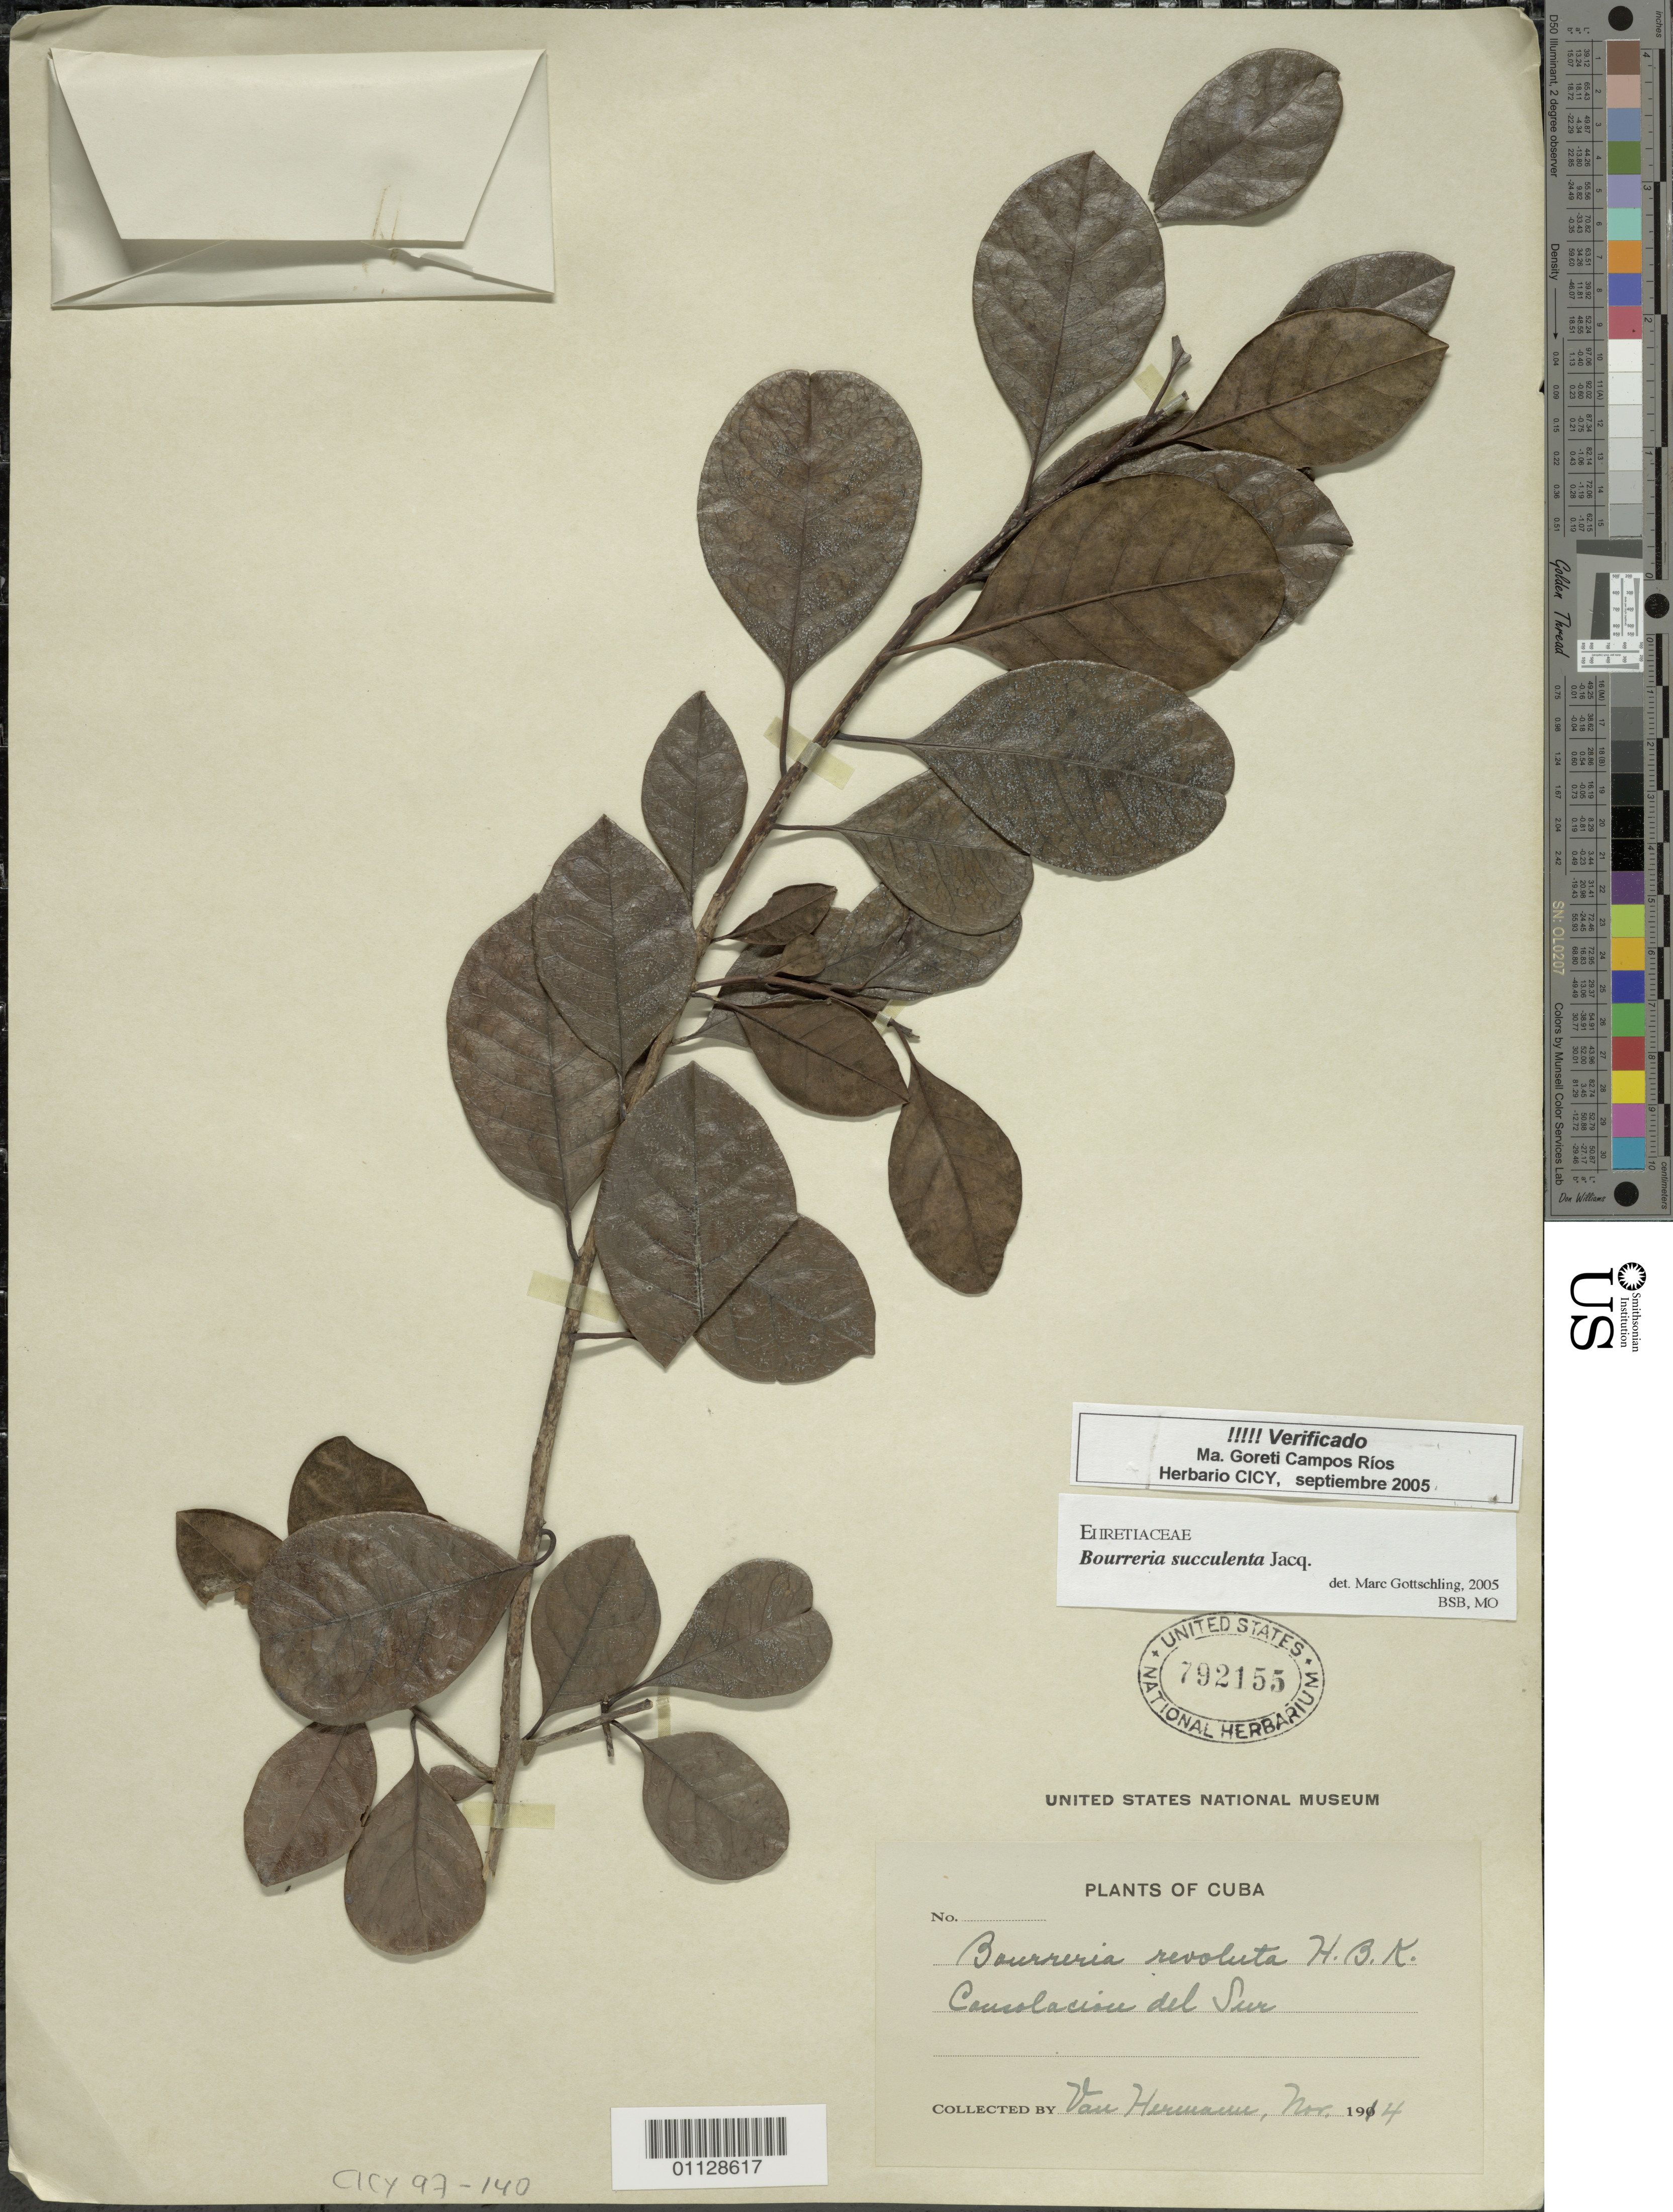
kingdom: Plantae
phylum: Tracheophyta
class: Magnoliopsida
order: Boraginales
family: Ehretiaceae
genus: Bourreria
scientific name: Bourreria succulenta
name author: Jacq.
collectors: H. A. Van Hermann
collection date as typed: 01 Nov 1914 to 30 Nov 1914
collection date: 1914-11-01/1914-11-30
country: Cuba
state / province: Pinar del Rio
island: Cuba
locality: Consolacion del Sur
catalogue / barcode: US 792155